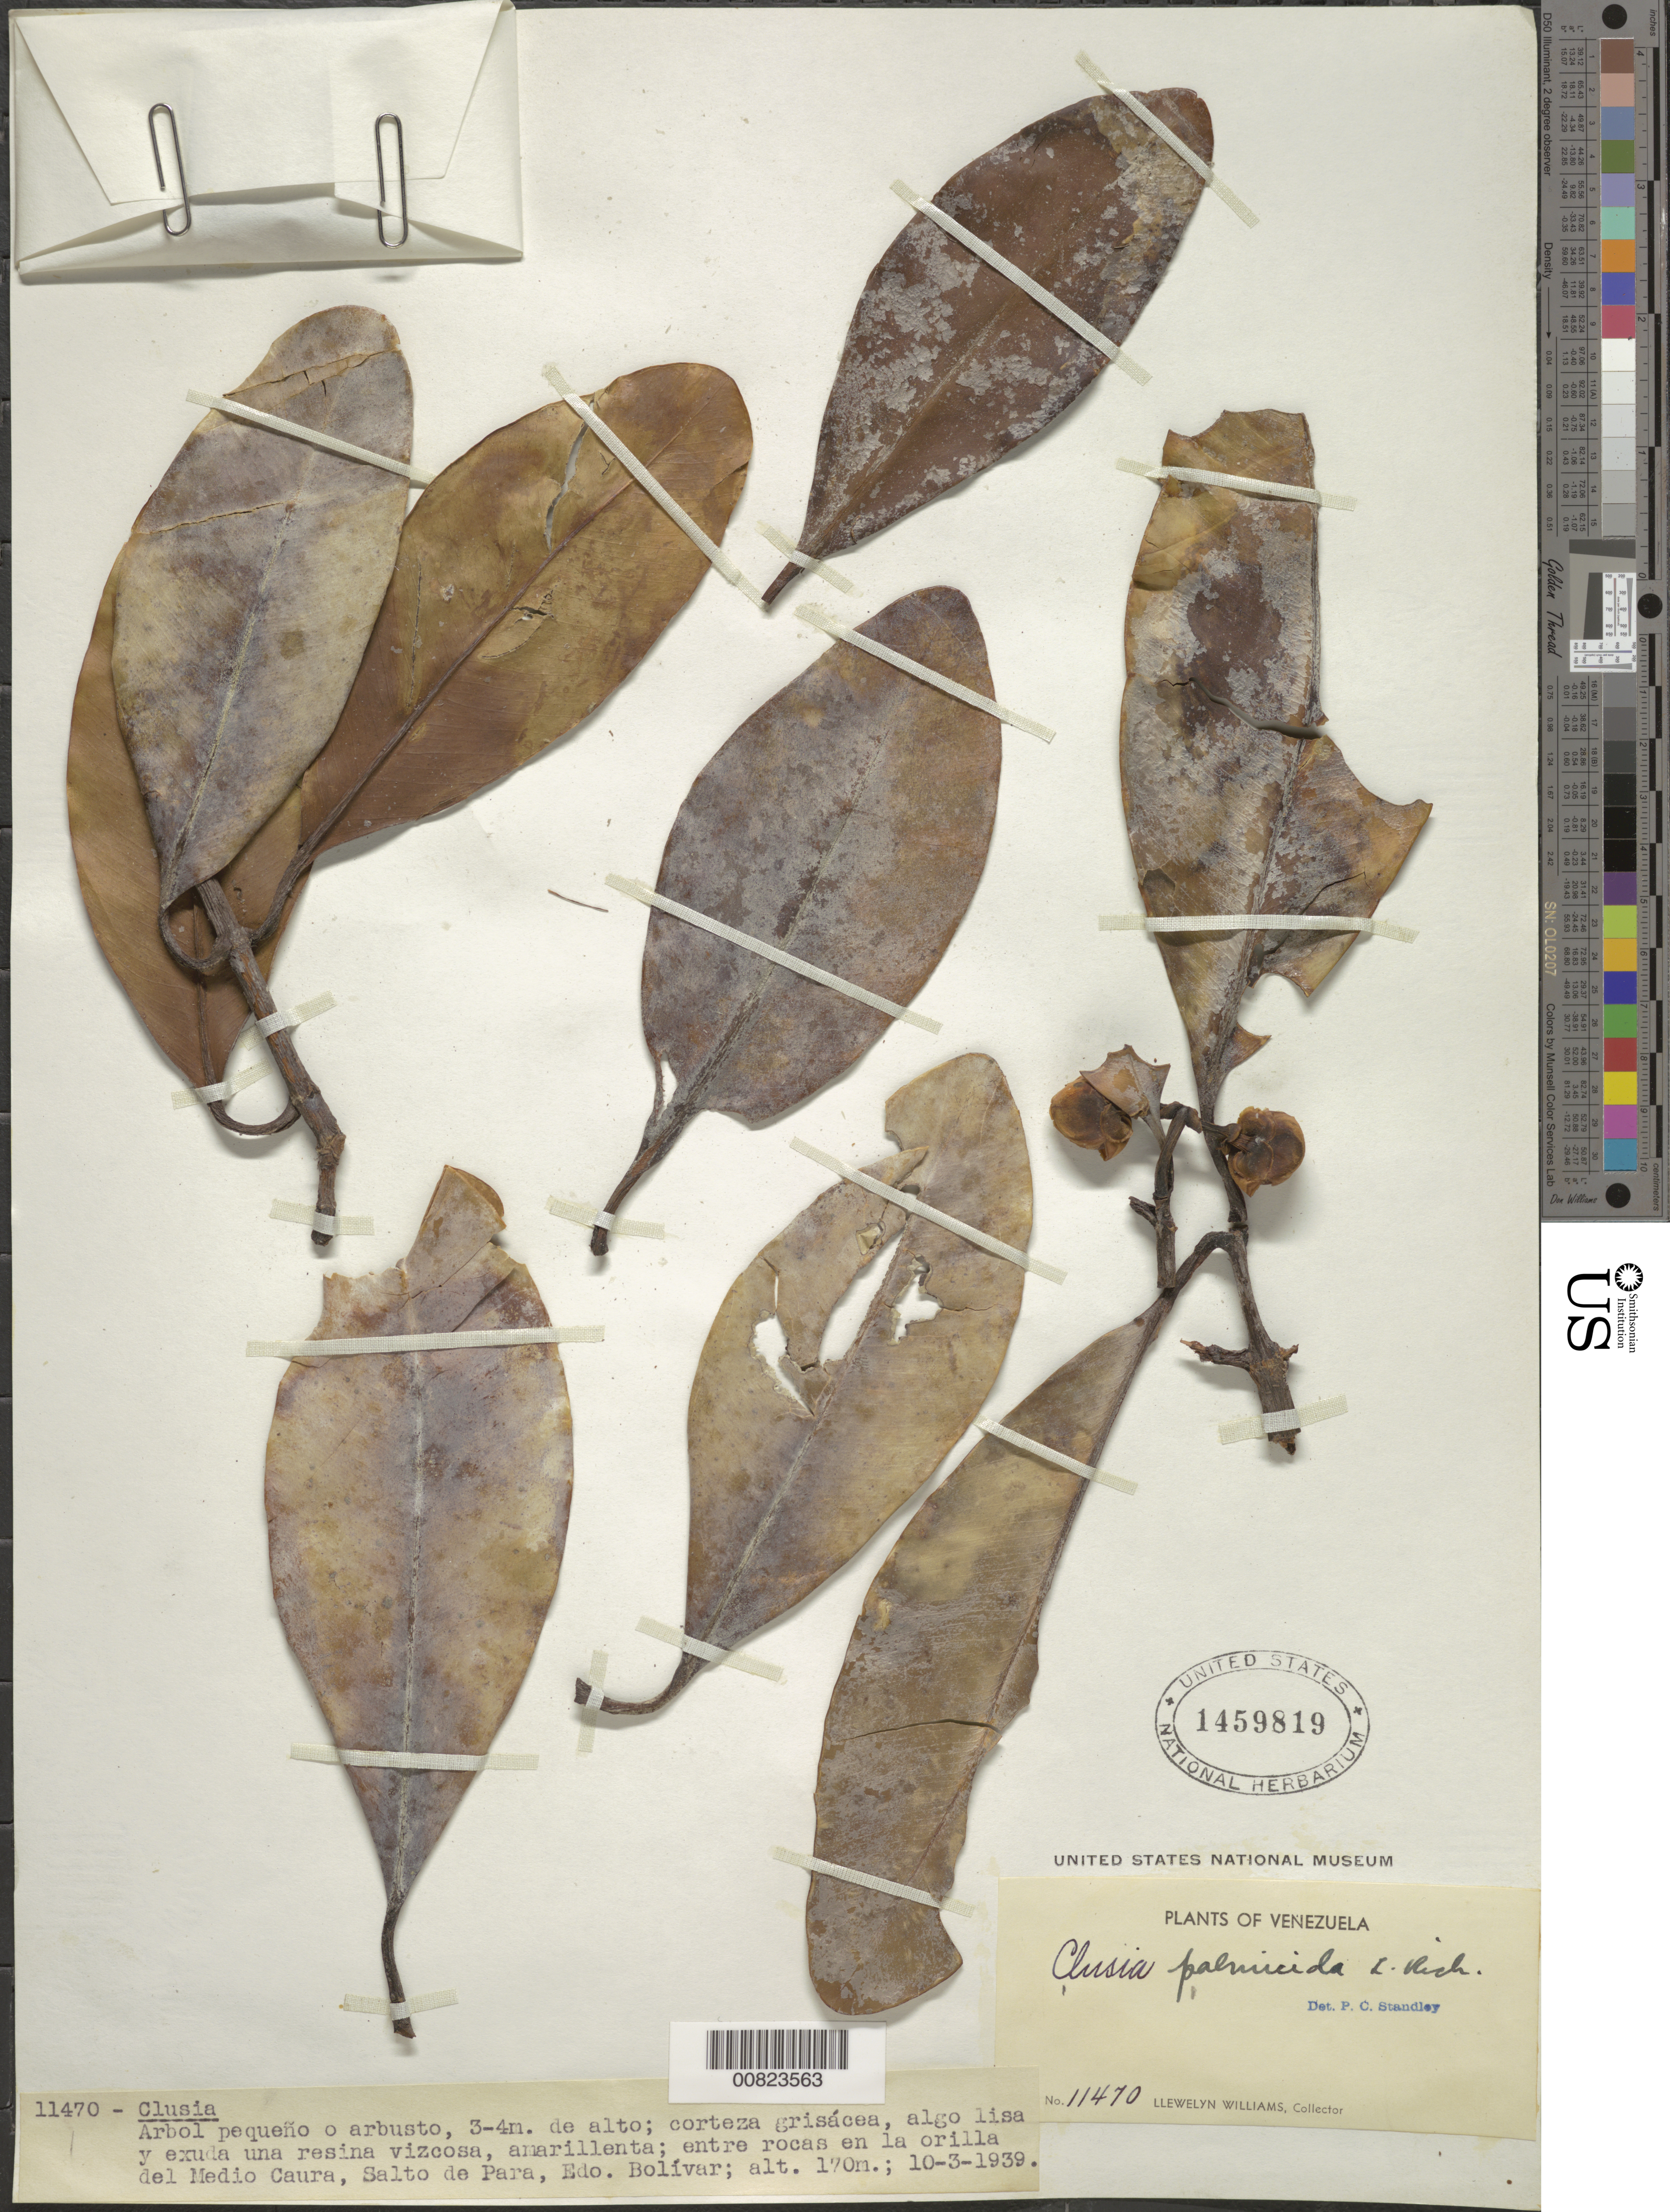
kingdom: Plantae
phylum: Tracheophyta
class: Magnoliopsida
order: Malpighiales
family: Clusiaceae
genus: Clusia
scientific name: Clusia palmicida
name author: Rich.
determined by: Standley, Paul C.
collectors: Ll. Williams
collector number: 11470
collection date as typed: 10-Mar-39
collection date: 1939-03-10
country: Venezuela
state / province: Bolívar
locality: Salto de Para, Medio Caura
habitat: Entre rocas en la orilla del Medio Caura, Salto de Para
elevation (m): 170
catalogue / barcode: US 1459819